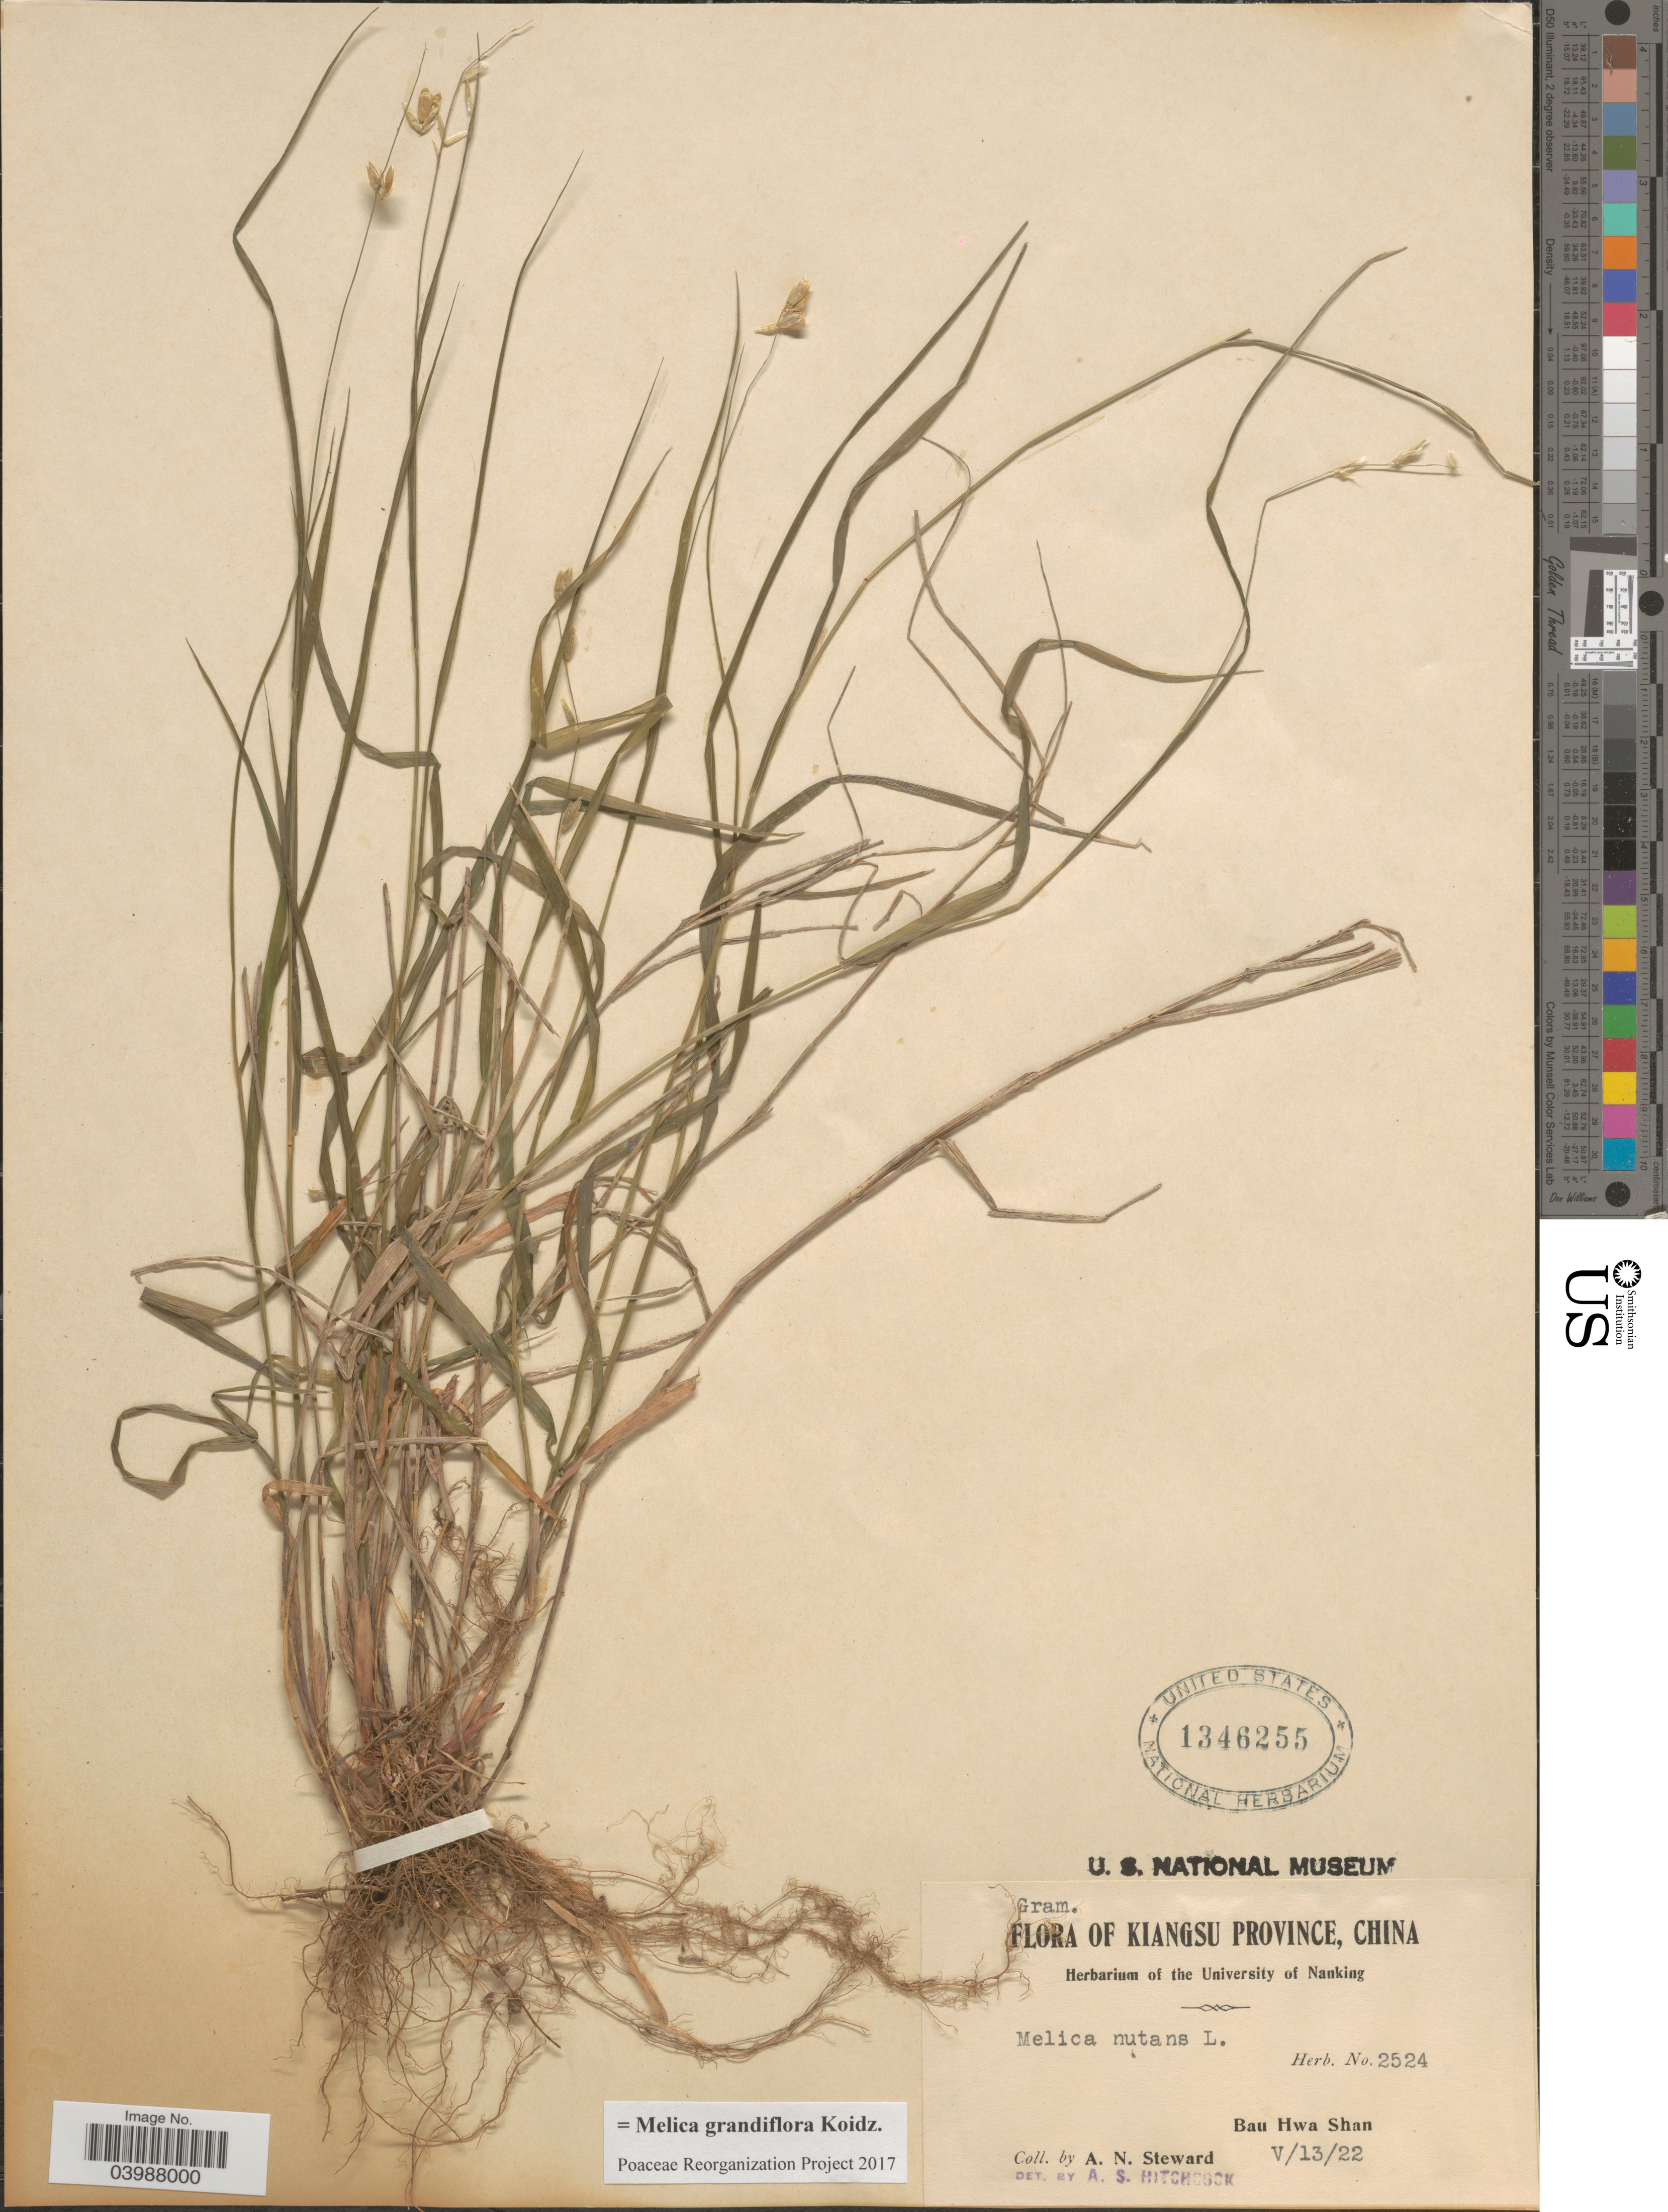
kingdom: Plantae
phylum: Tracheophyta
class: Liliopsida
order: Poales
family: Poaceae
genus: Melica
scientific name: Melica grandiflora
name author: Koidz.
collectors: A. N. Steward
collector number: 2524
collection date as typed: Transcribed d/m/y: 13/5/22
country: China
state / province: Jiangsu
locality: Kiangsu Province. Bau Hwa Shan.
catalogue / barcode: US 1346255